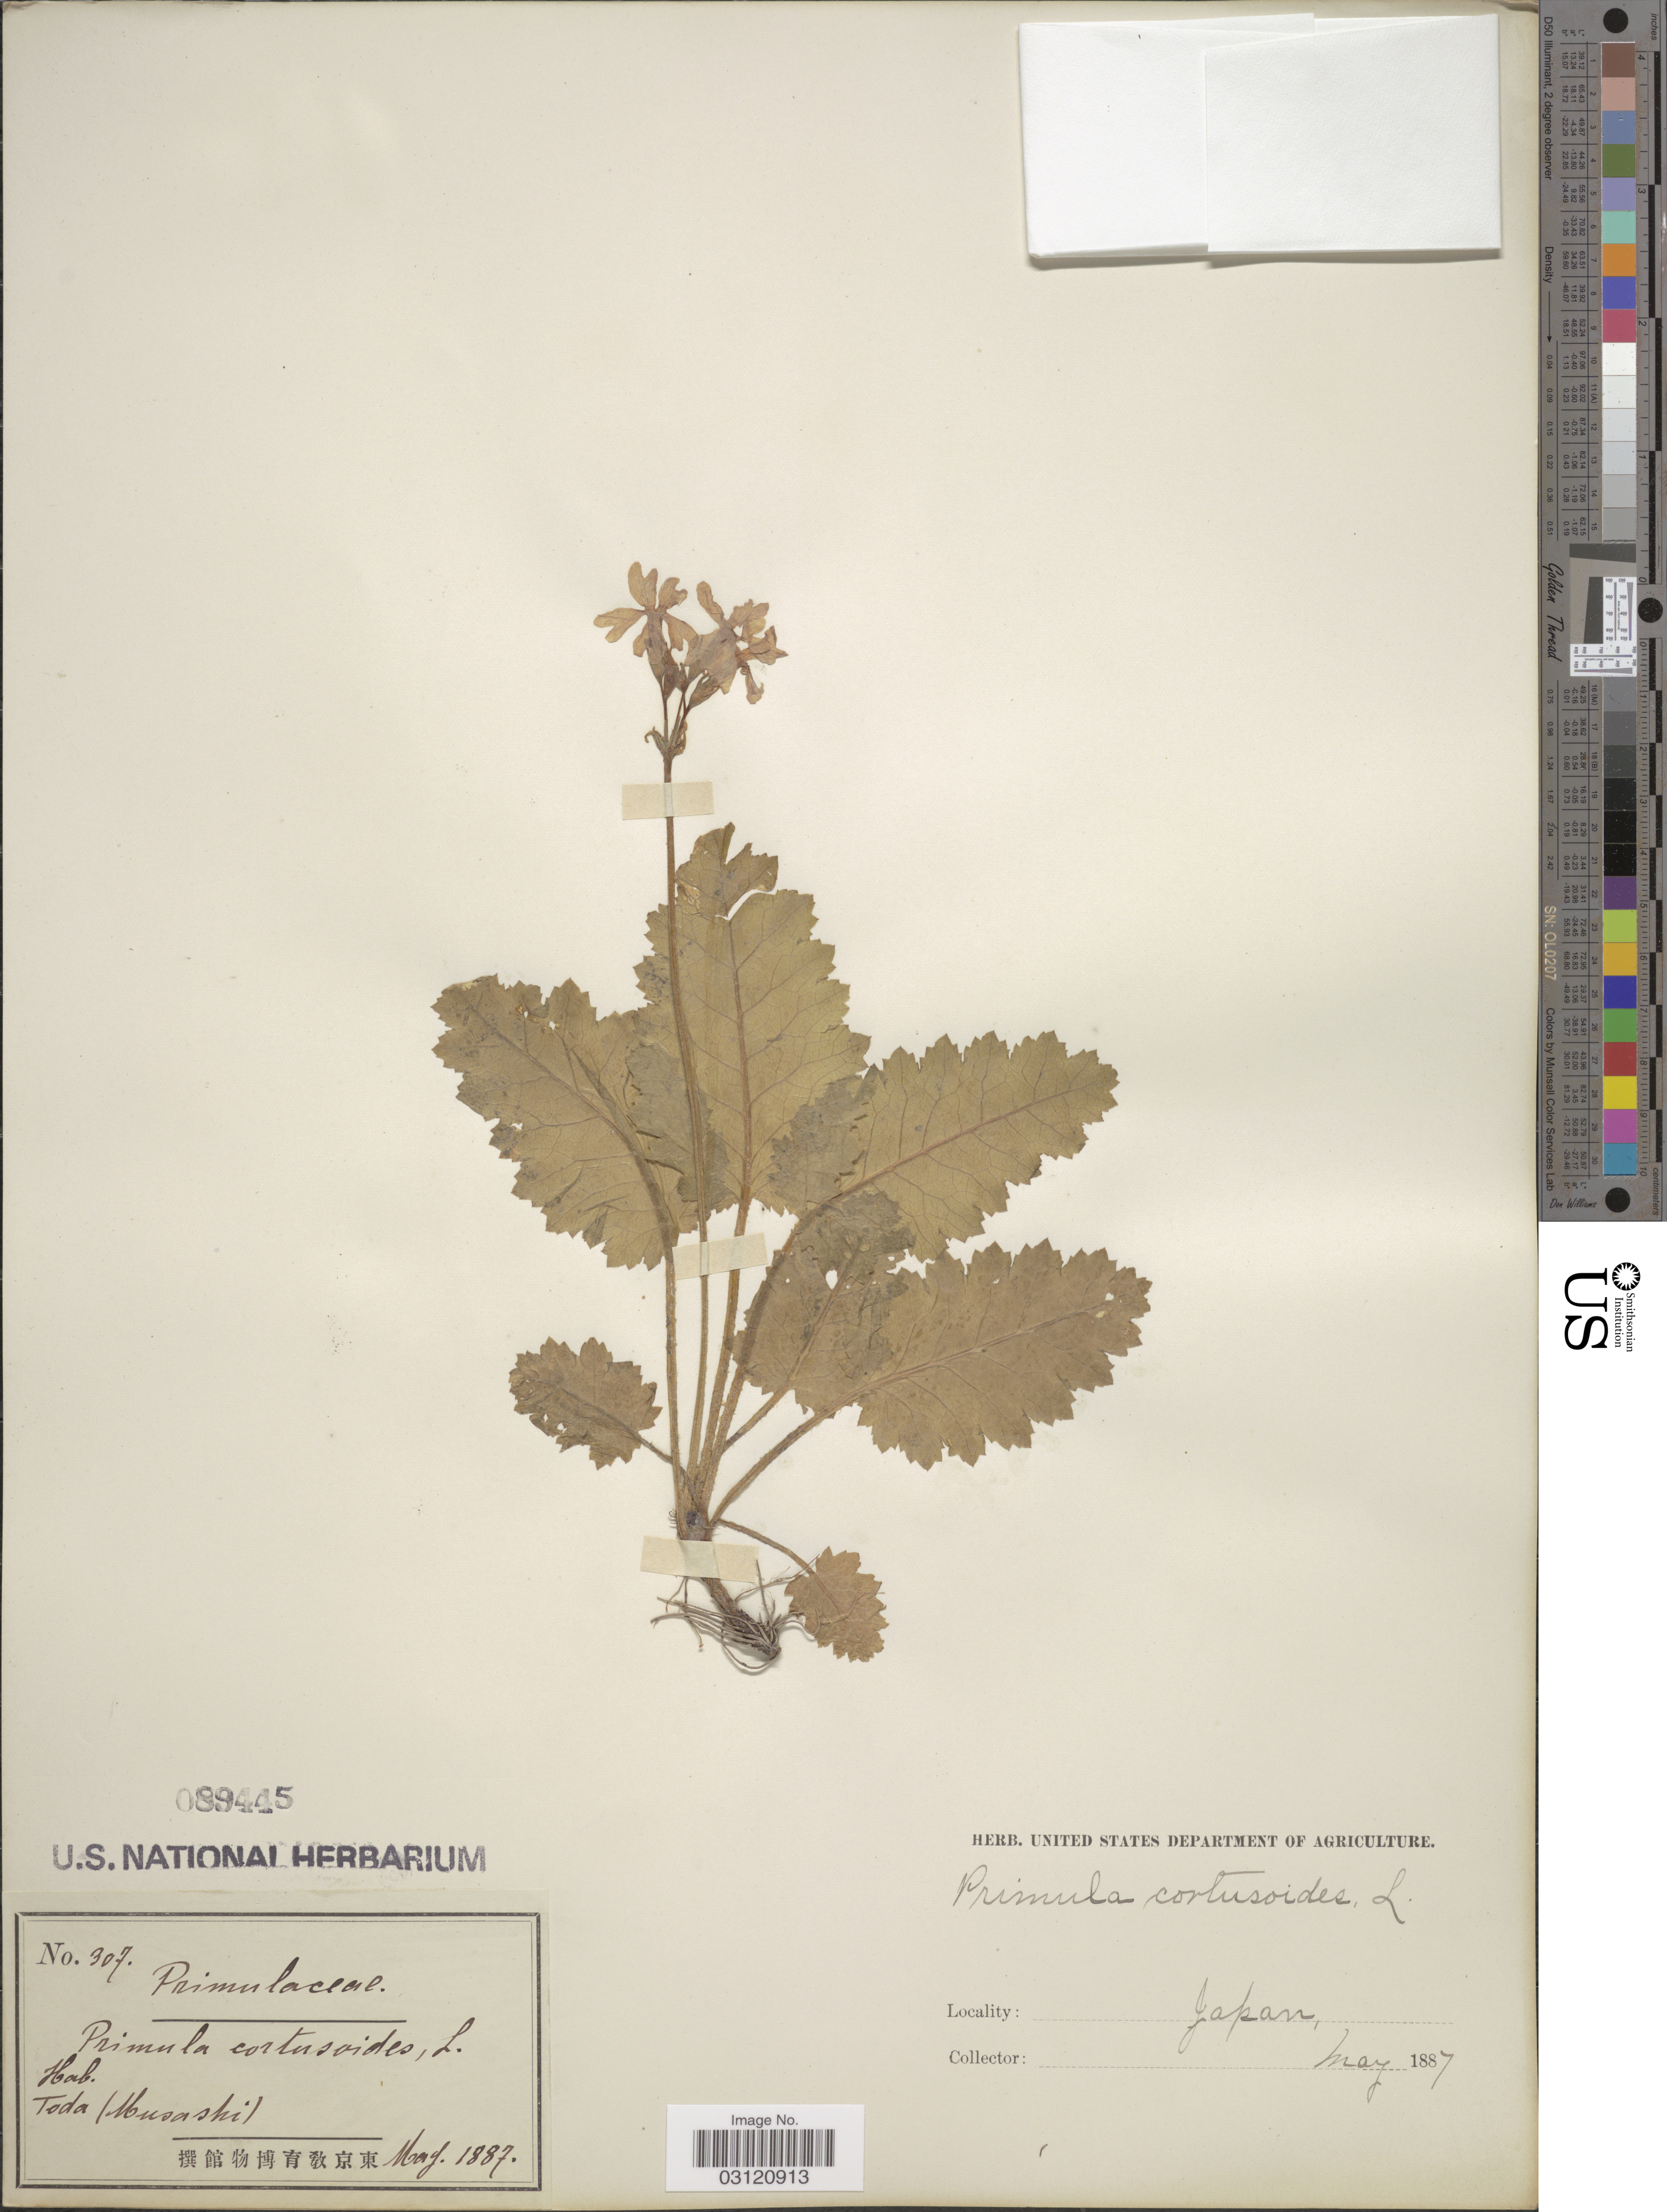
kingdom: Plantae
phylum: Tracheophyta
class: Magnoliopsida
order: Ericales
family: Primulaceae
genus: Primula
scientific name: Primula cortusoides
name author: L.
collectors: ex herb. U. S. Department of Agriculture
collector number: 307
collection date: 1887-05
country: Japan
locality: Toda (Musashi).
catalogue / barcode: US 89445